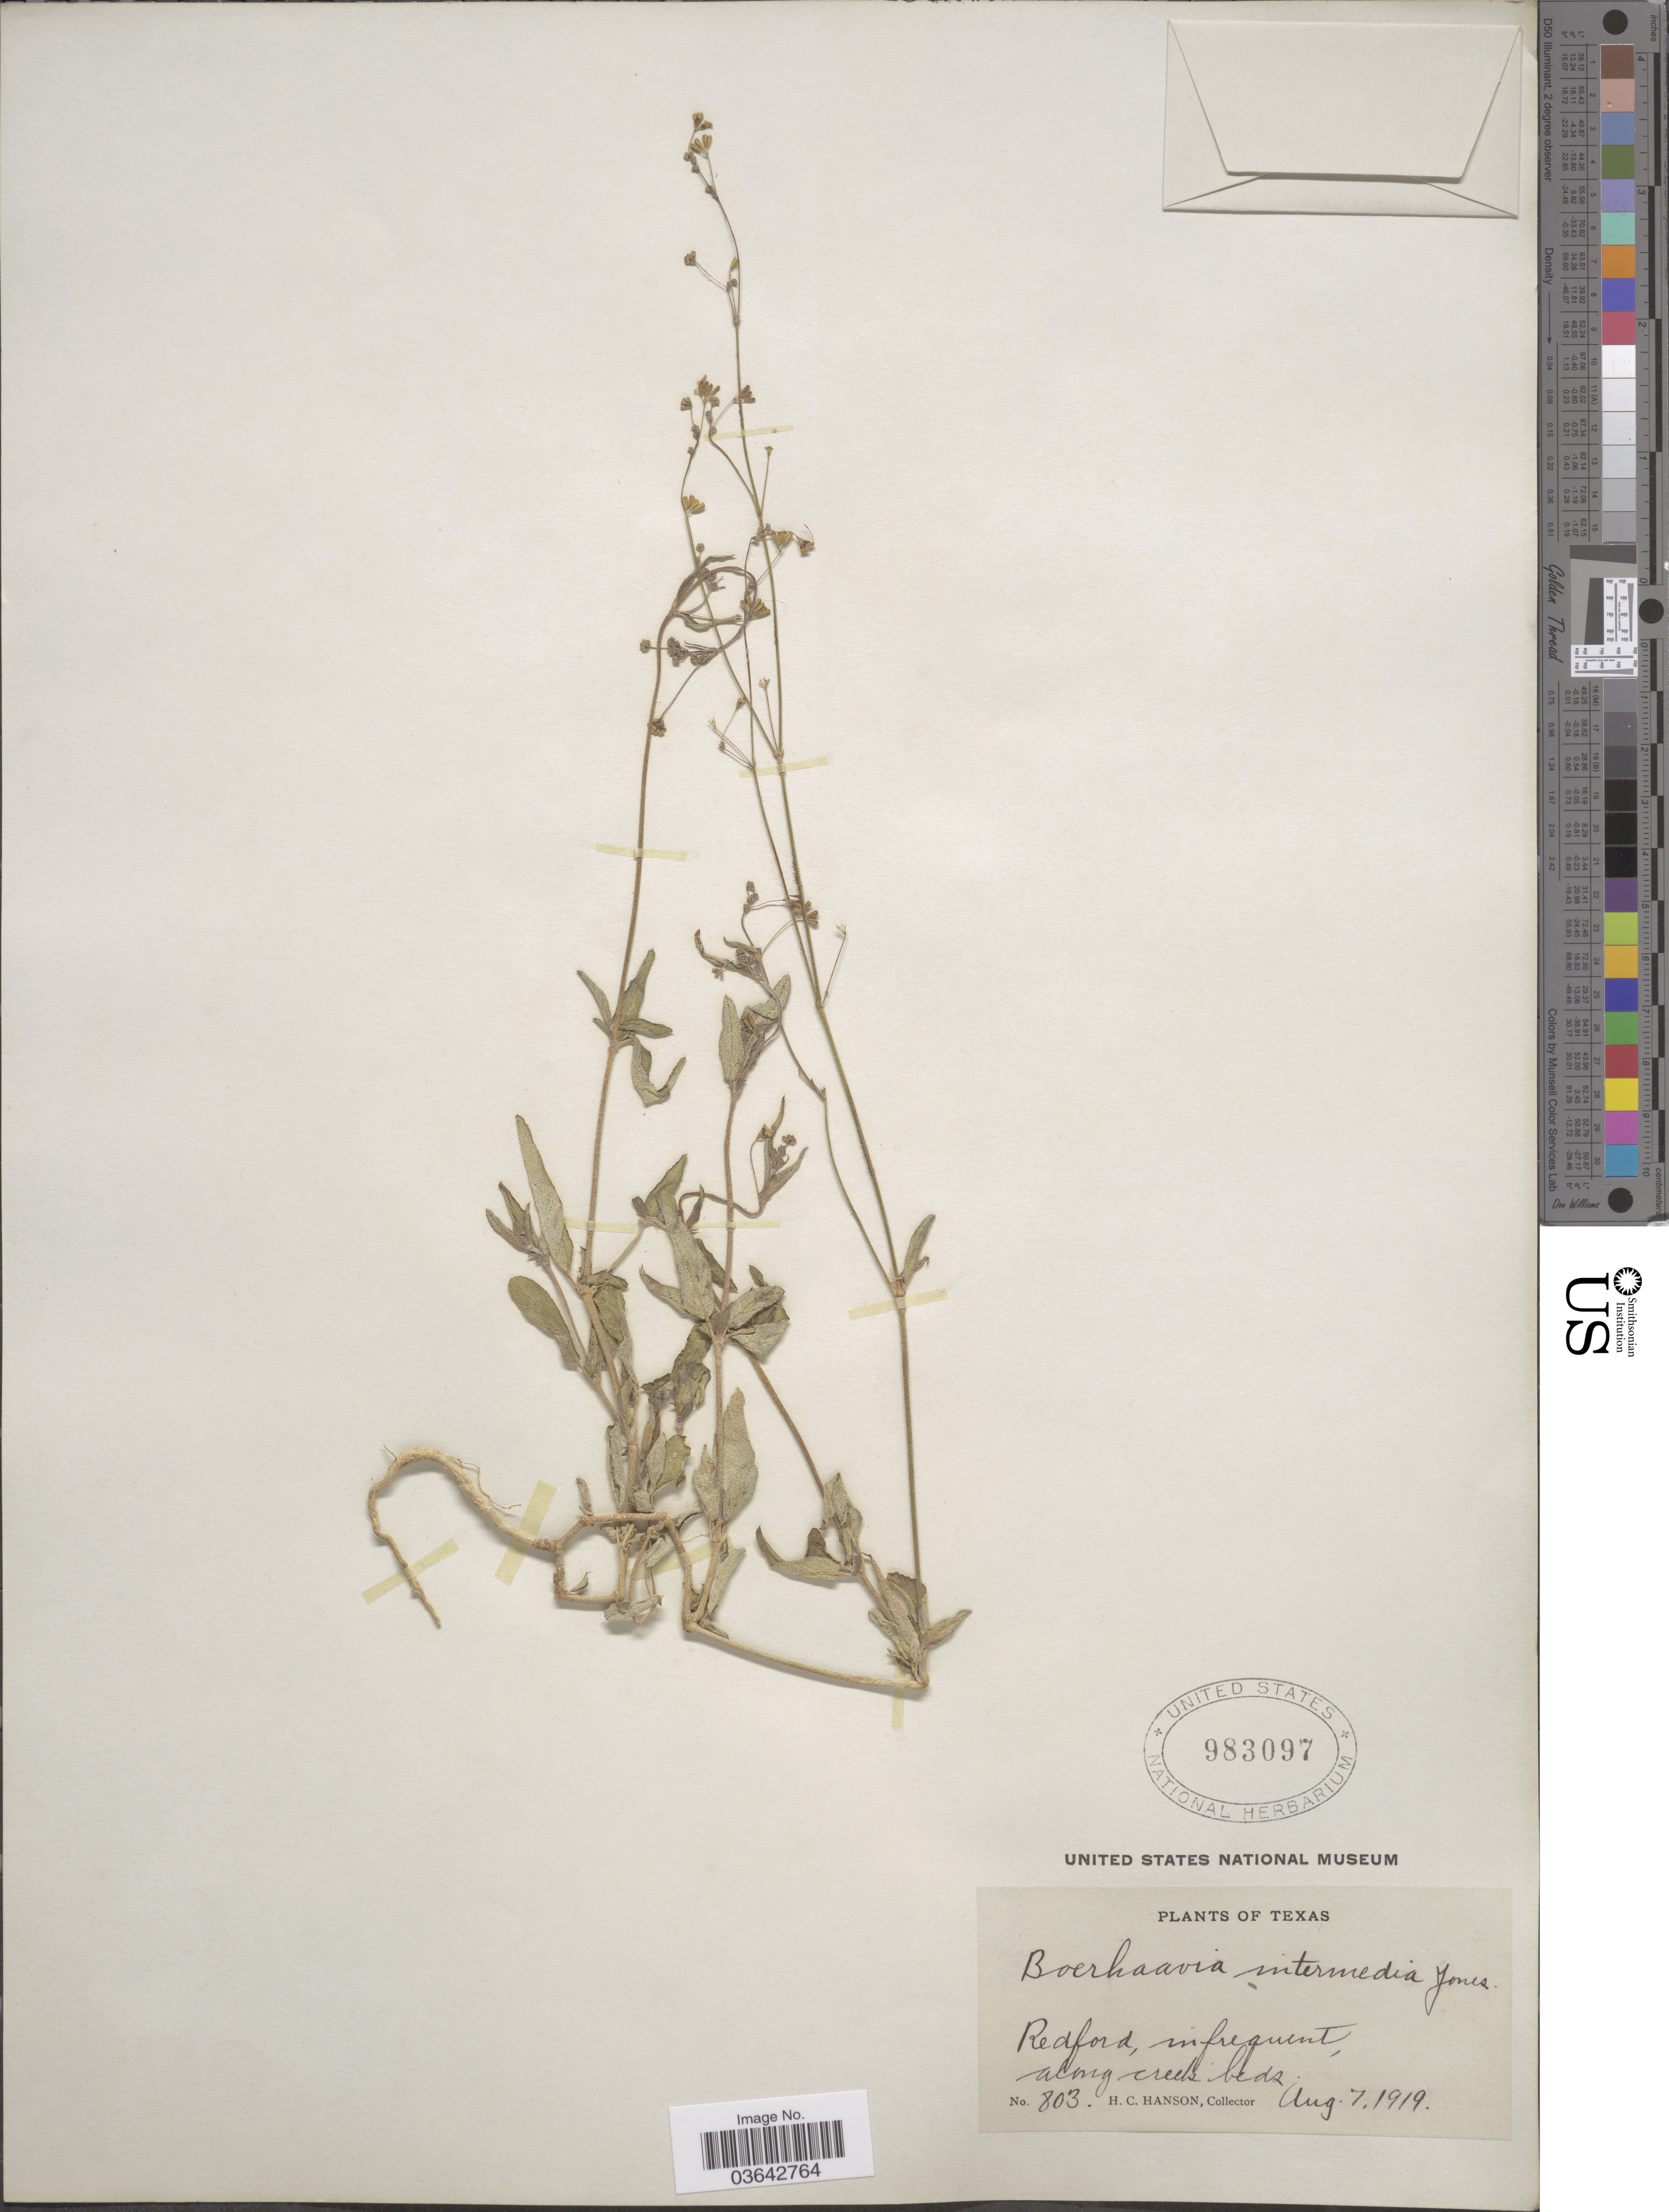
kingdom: Plantae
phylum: Tracheophyta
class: Magnoliopsida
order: Caryophyllales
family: Nyctaginaceae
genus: Boerhavia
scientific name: Boerhavia intermedia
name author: M.E. Jones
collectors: H. Hanson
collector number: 803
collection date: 1919-08-07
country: United States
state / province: Texas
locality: Redford, infrequent, along creek beds.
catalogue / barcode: US 983097